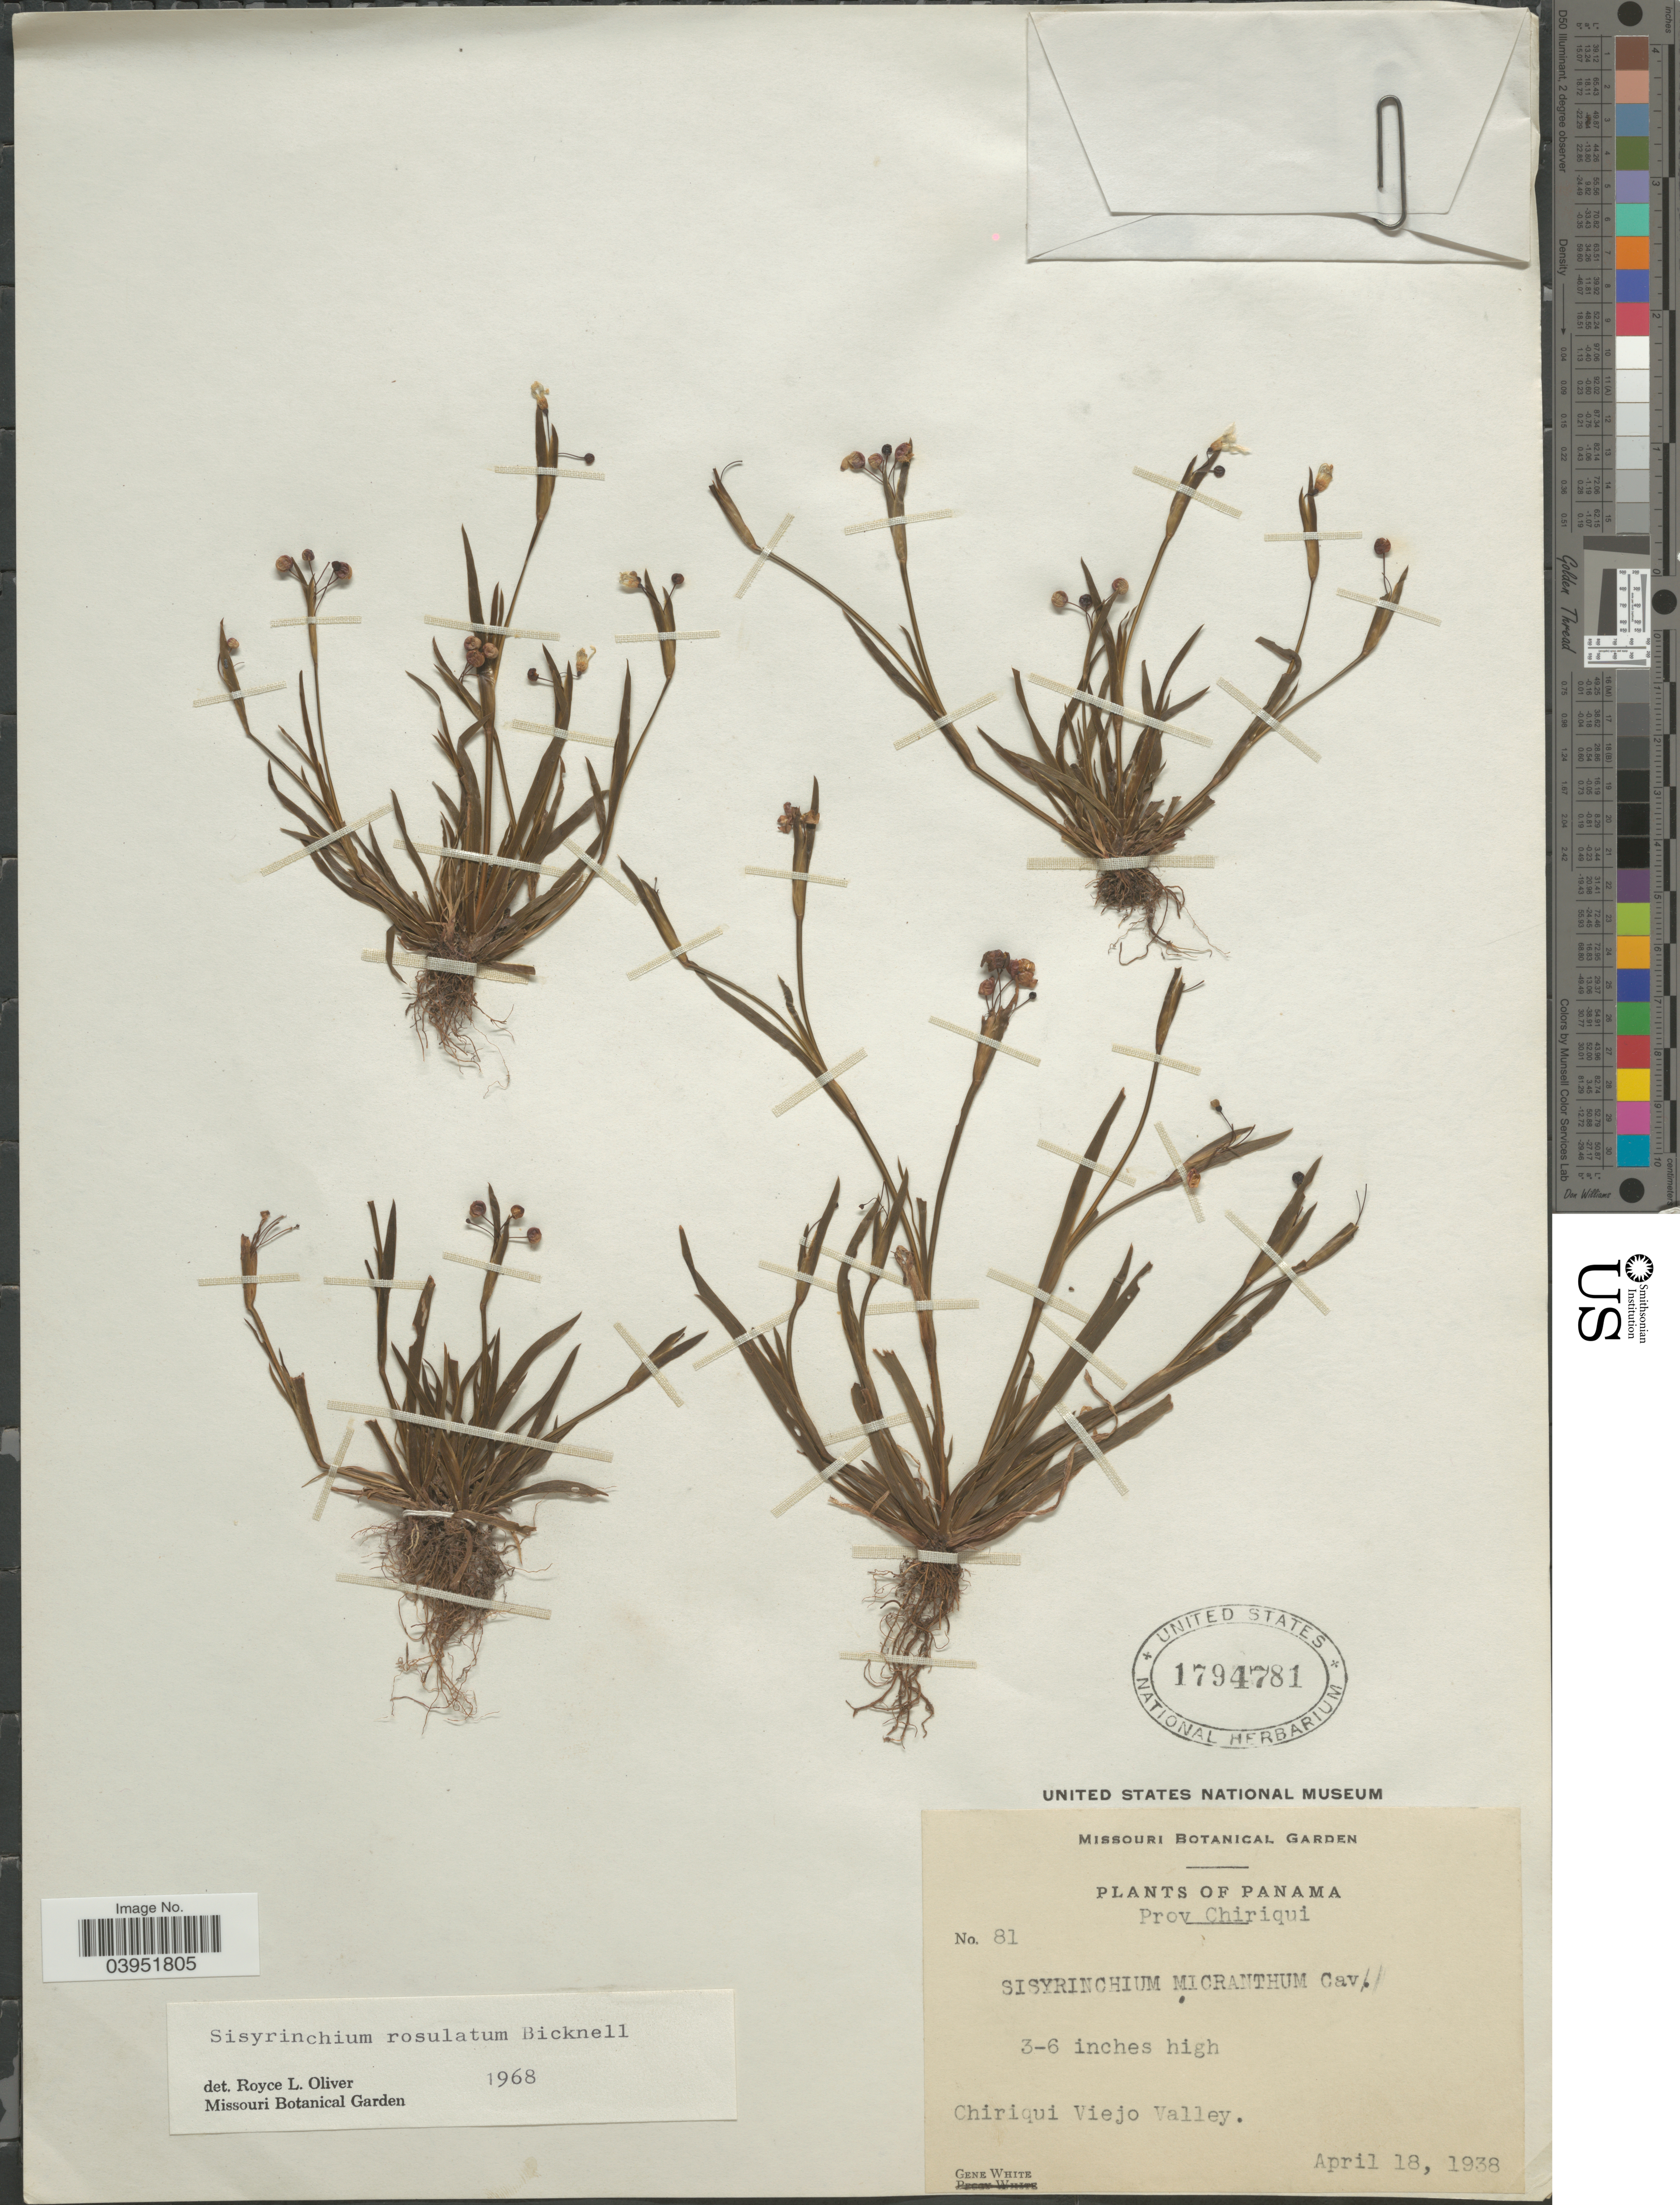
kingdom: Plantae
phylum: Tracheophyta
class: Liliopsida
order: Asparagales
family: Iridaceae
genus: Sisyrinchium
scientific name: Sisyrinchium rosulatum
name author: E.P. Bicknell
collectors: G. White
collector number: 81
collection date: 1938-04-18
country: Panama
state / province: Chiriqui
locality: Chiriqui Viejo Valley.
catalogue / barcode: US 1794781